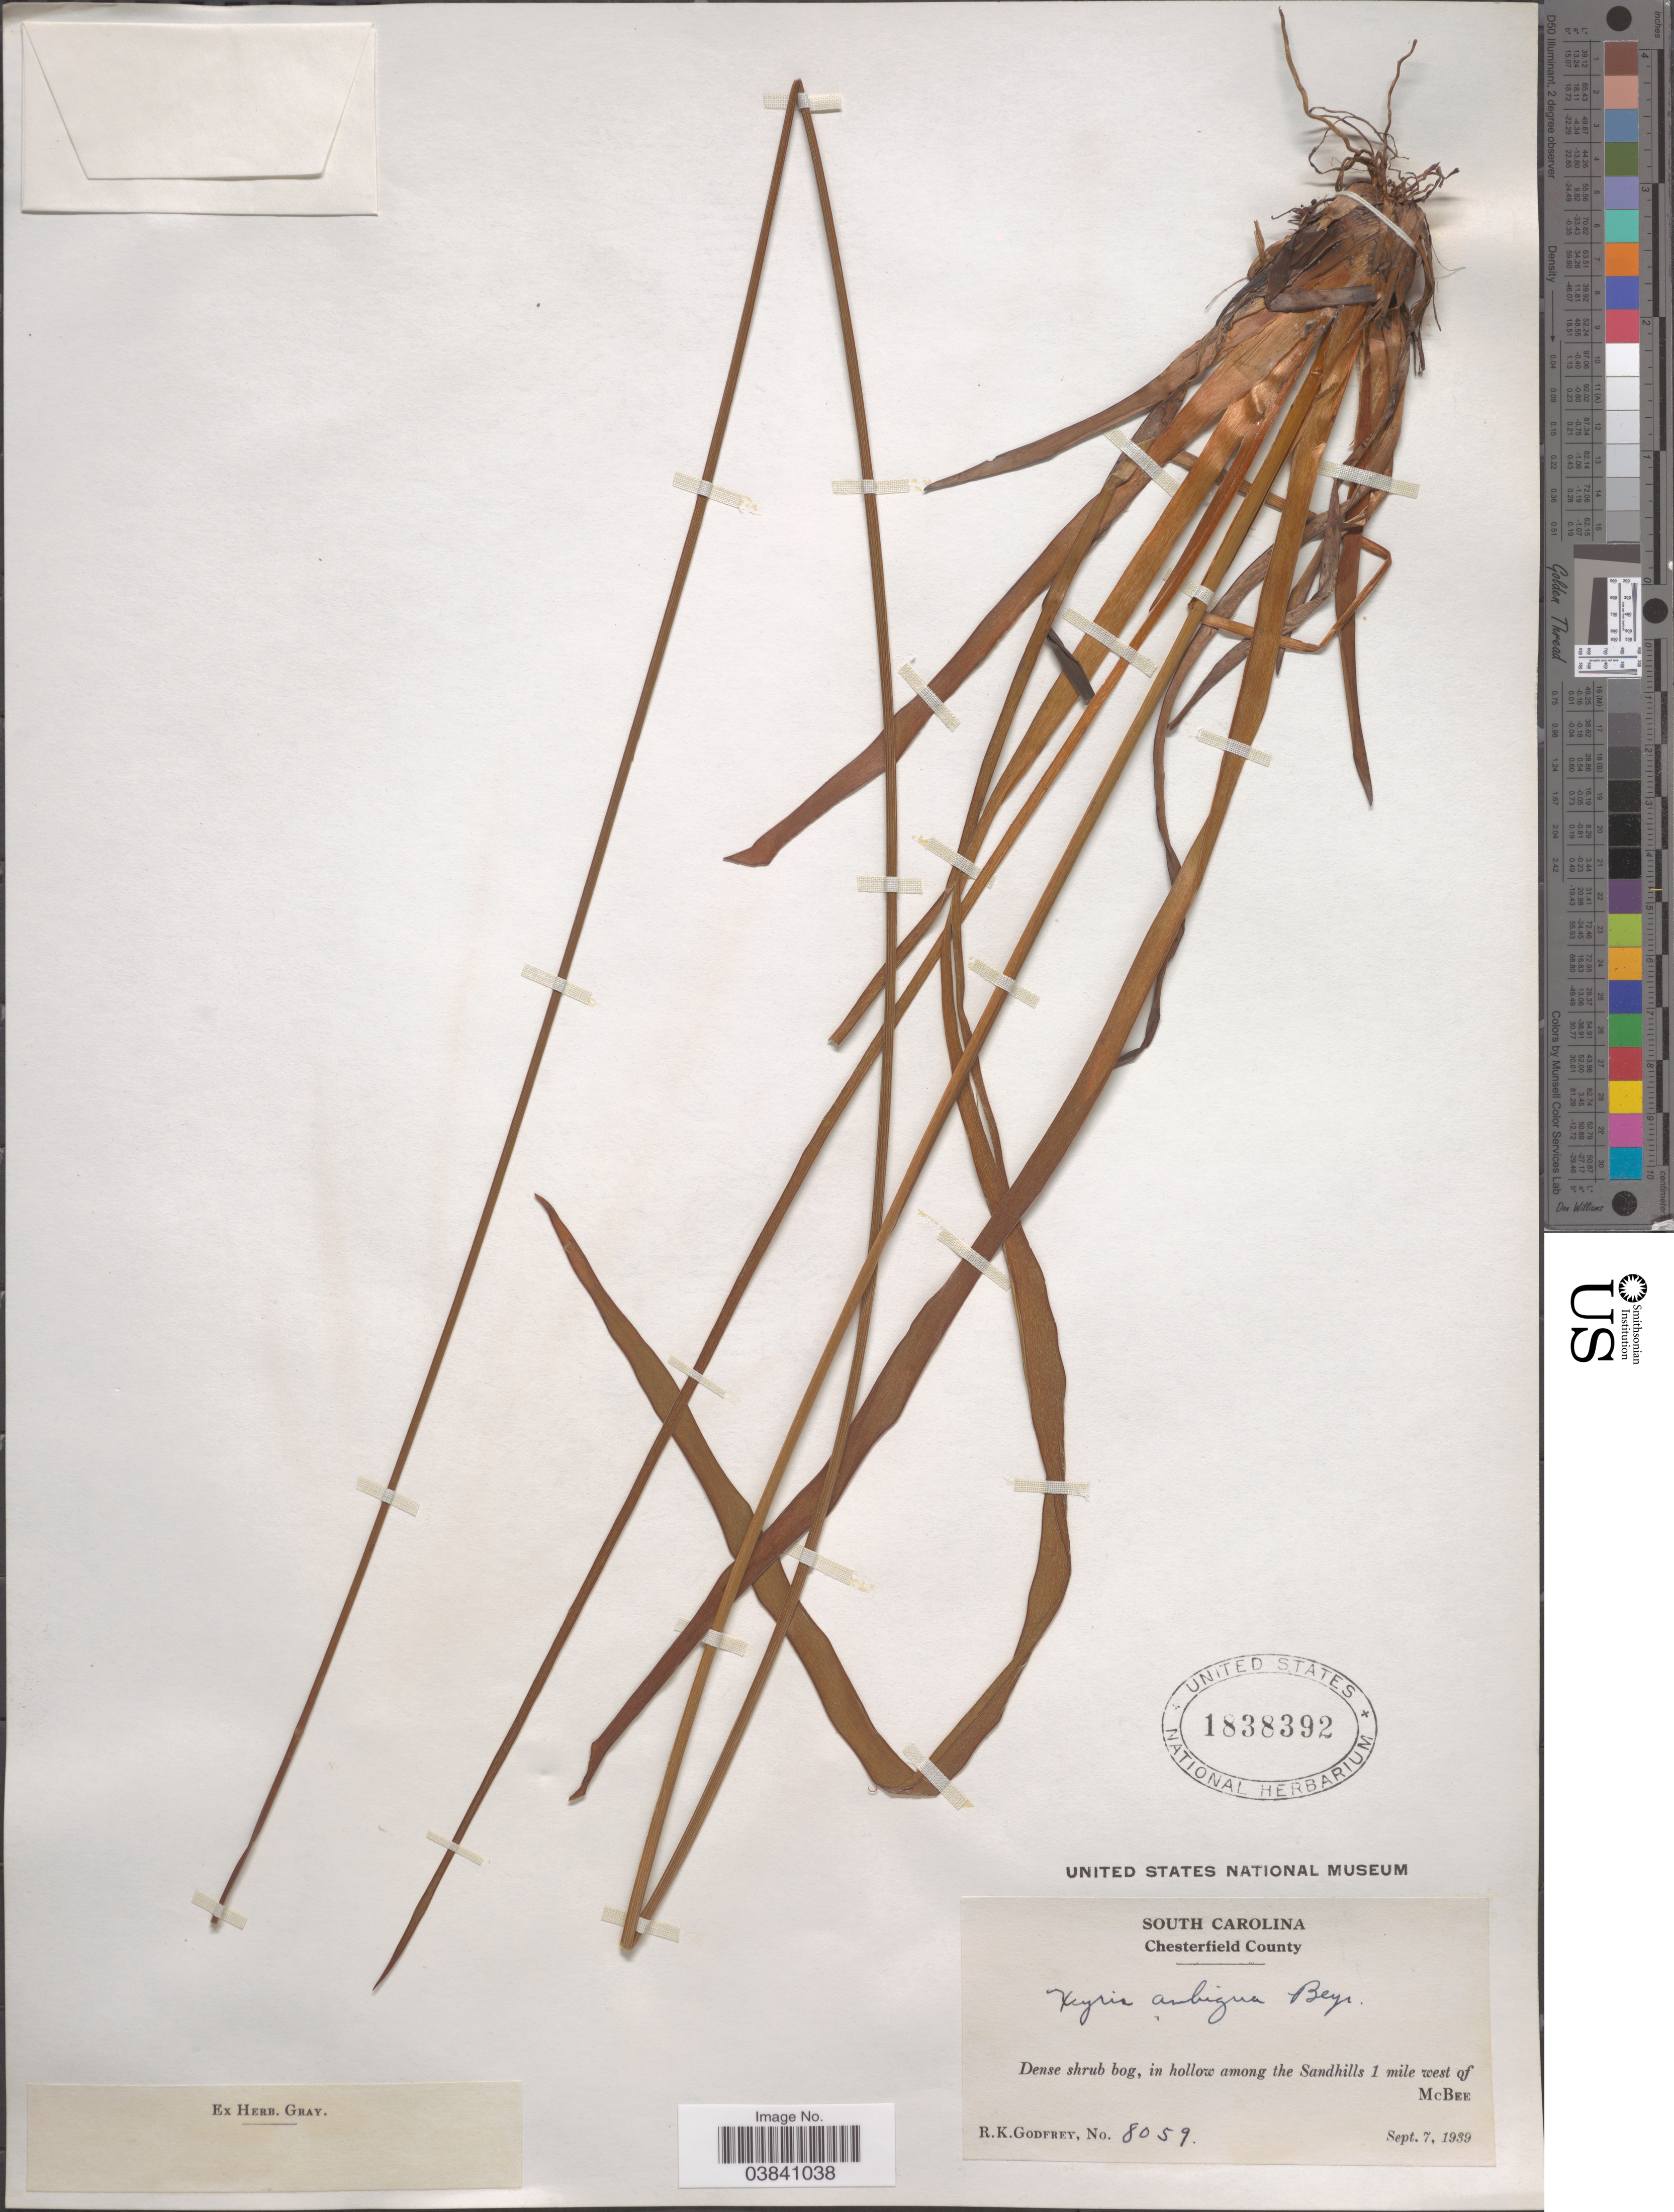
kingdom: Plantae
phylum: Tracheophyta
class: Liliopsida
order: Poales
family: Xyridaceae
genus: Xyris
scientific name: Xyris ambigua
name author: Beyr. ex Kunth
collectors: R. K. Godfrey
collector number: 8059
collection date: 1939-09-07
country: United States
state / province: South Carolina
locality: Chesterfield County. In hollow among the Sandhills 1 mile west of McBee.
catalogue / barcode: US 1838392